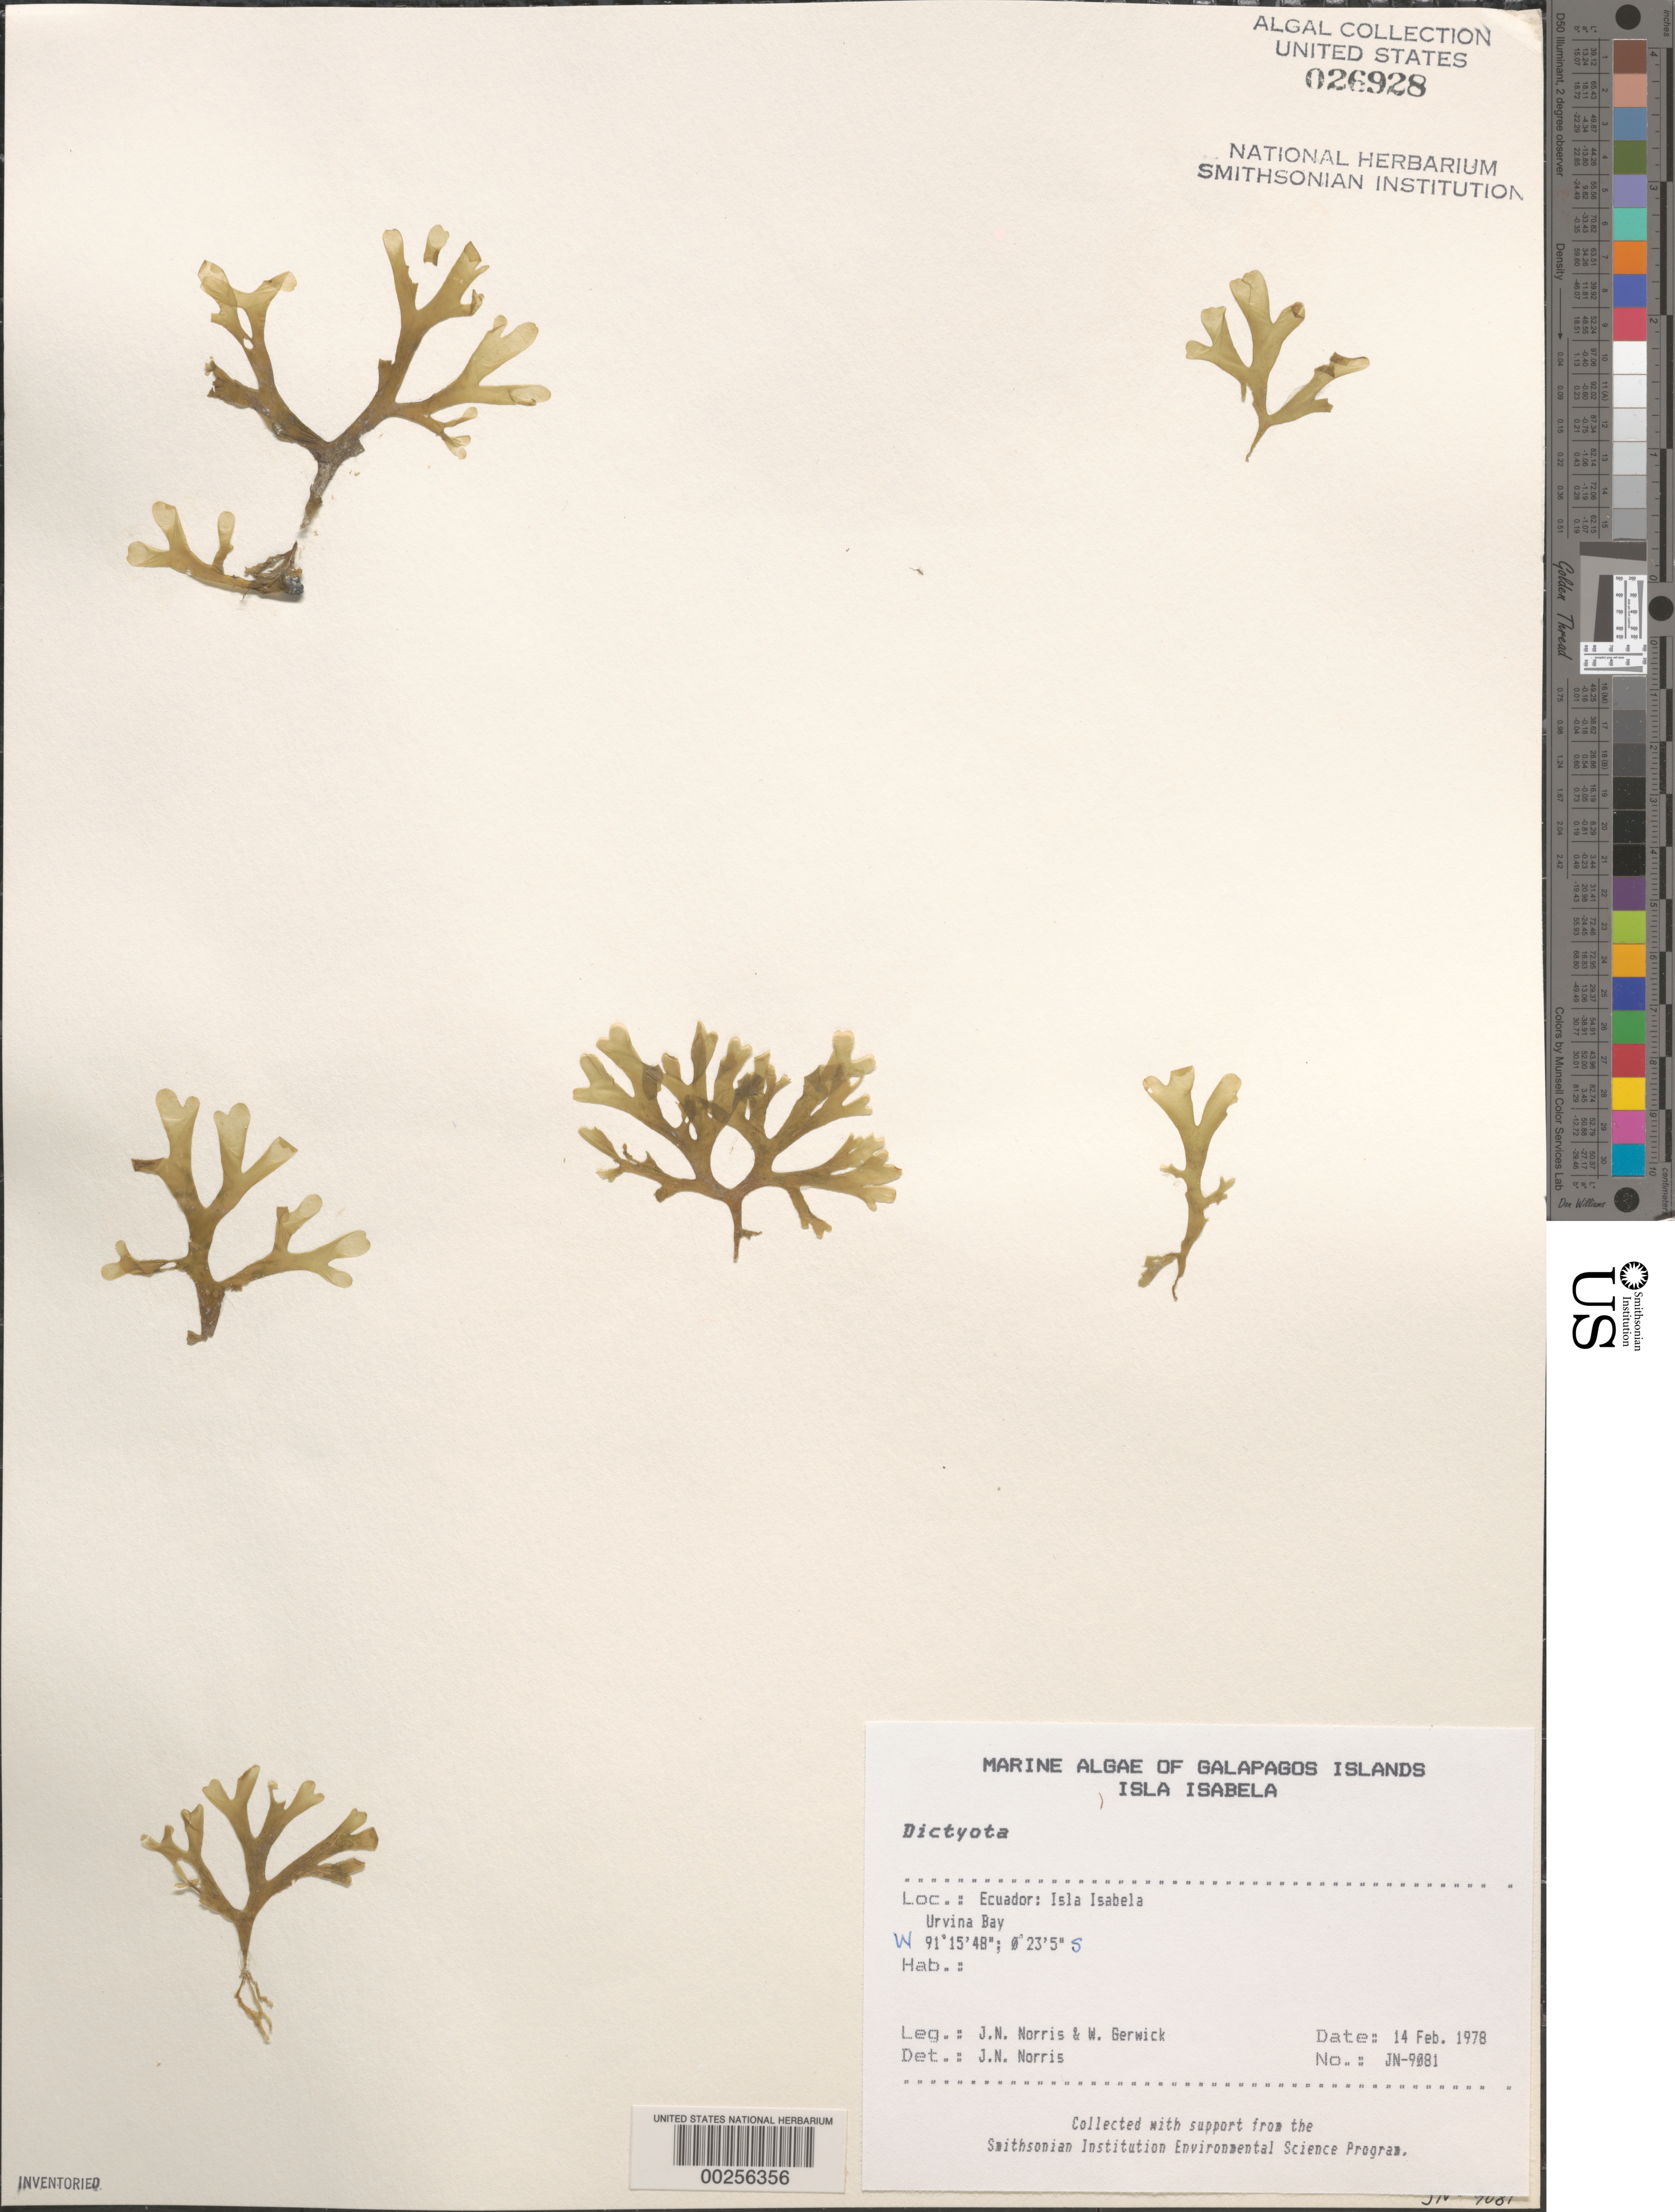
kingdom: Chromista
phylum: Ochrophyta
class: Phaeophyceae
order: Dictyotales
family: Dictyotaceae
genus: Dictyota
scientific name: Dictyota sp.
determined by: Norris, James N.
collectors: J. N. Norris & W. Gerwick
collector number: JN-9081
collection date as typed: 14 Feb 1978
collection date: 1978-02-14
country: Ecuador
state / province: Colón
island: Isabela [Albemarle]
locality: Urvina Bay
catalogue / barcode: US 26928